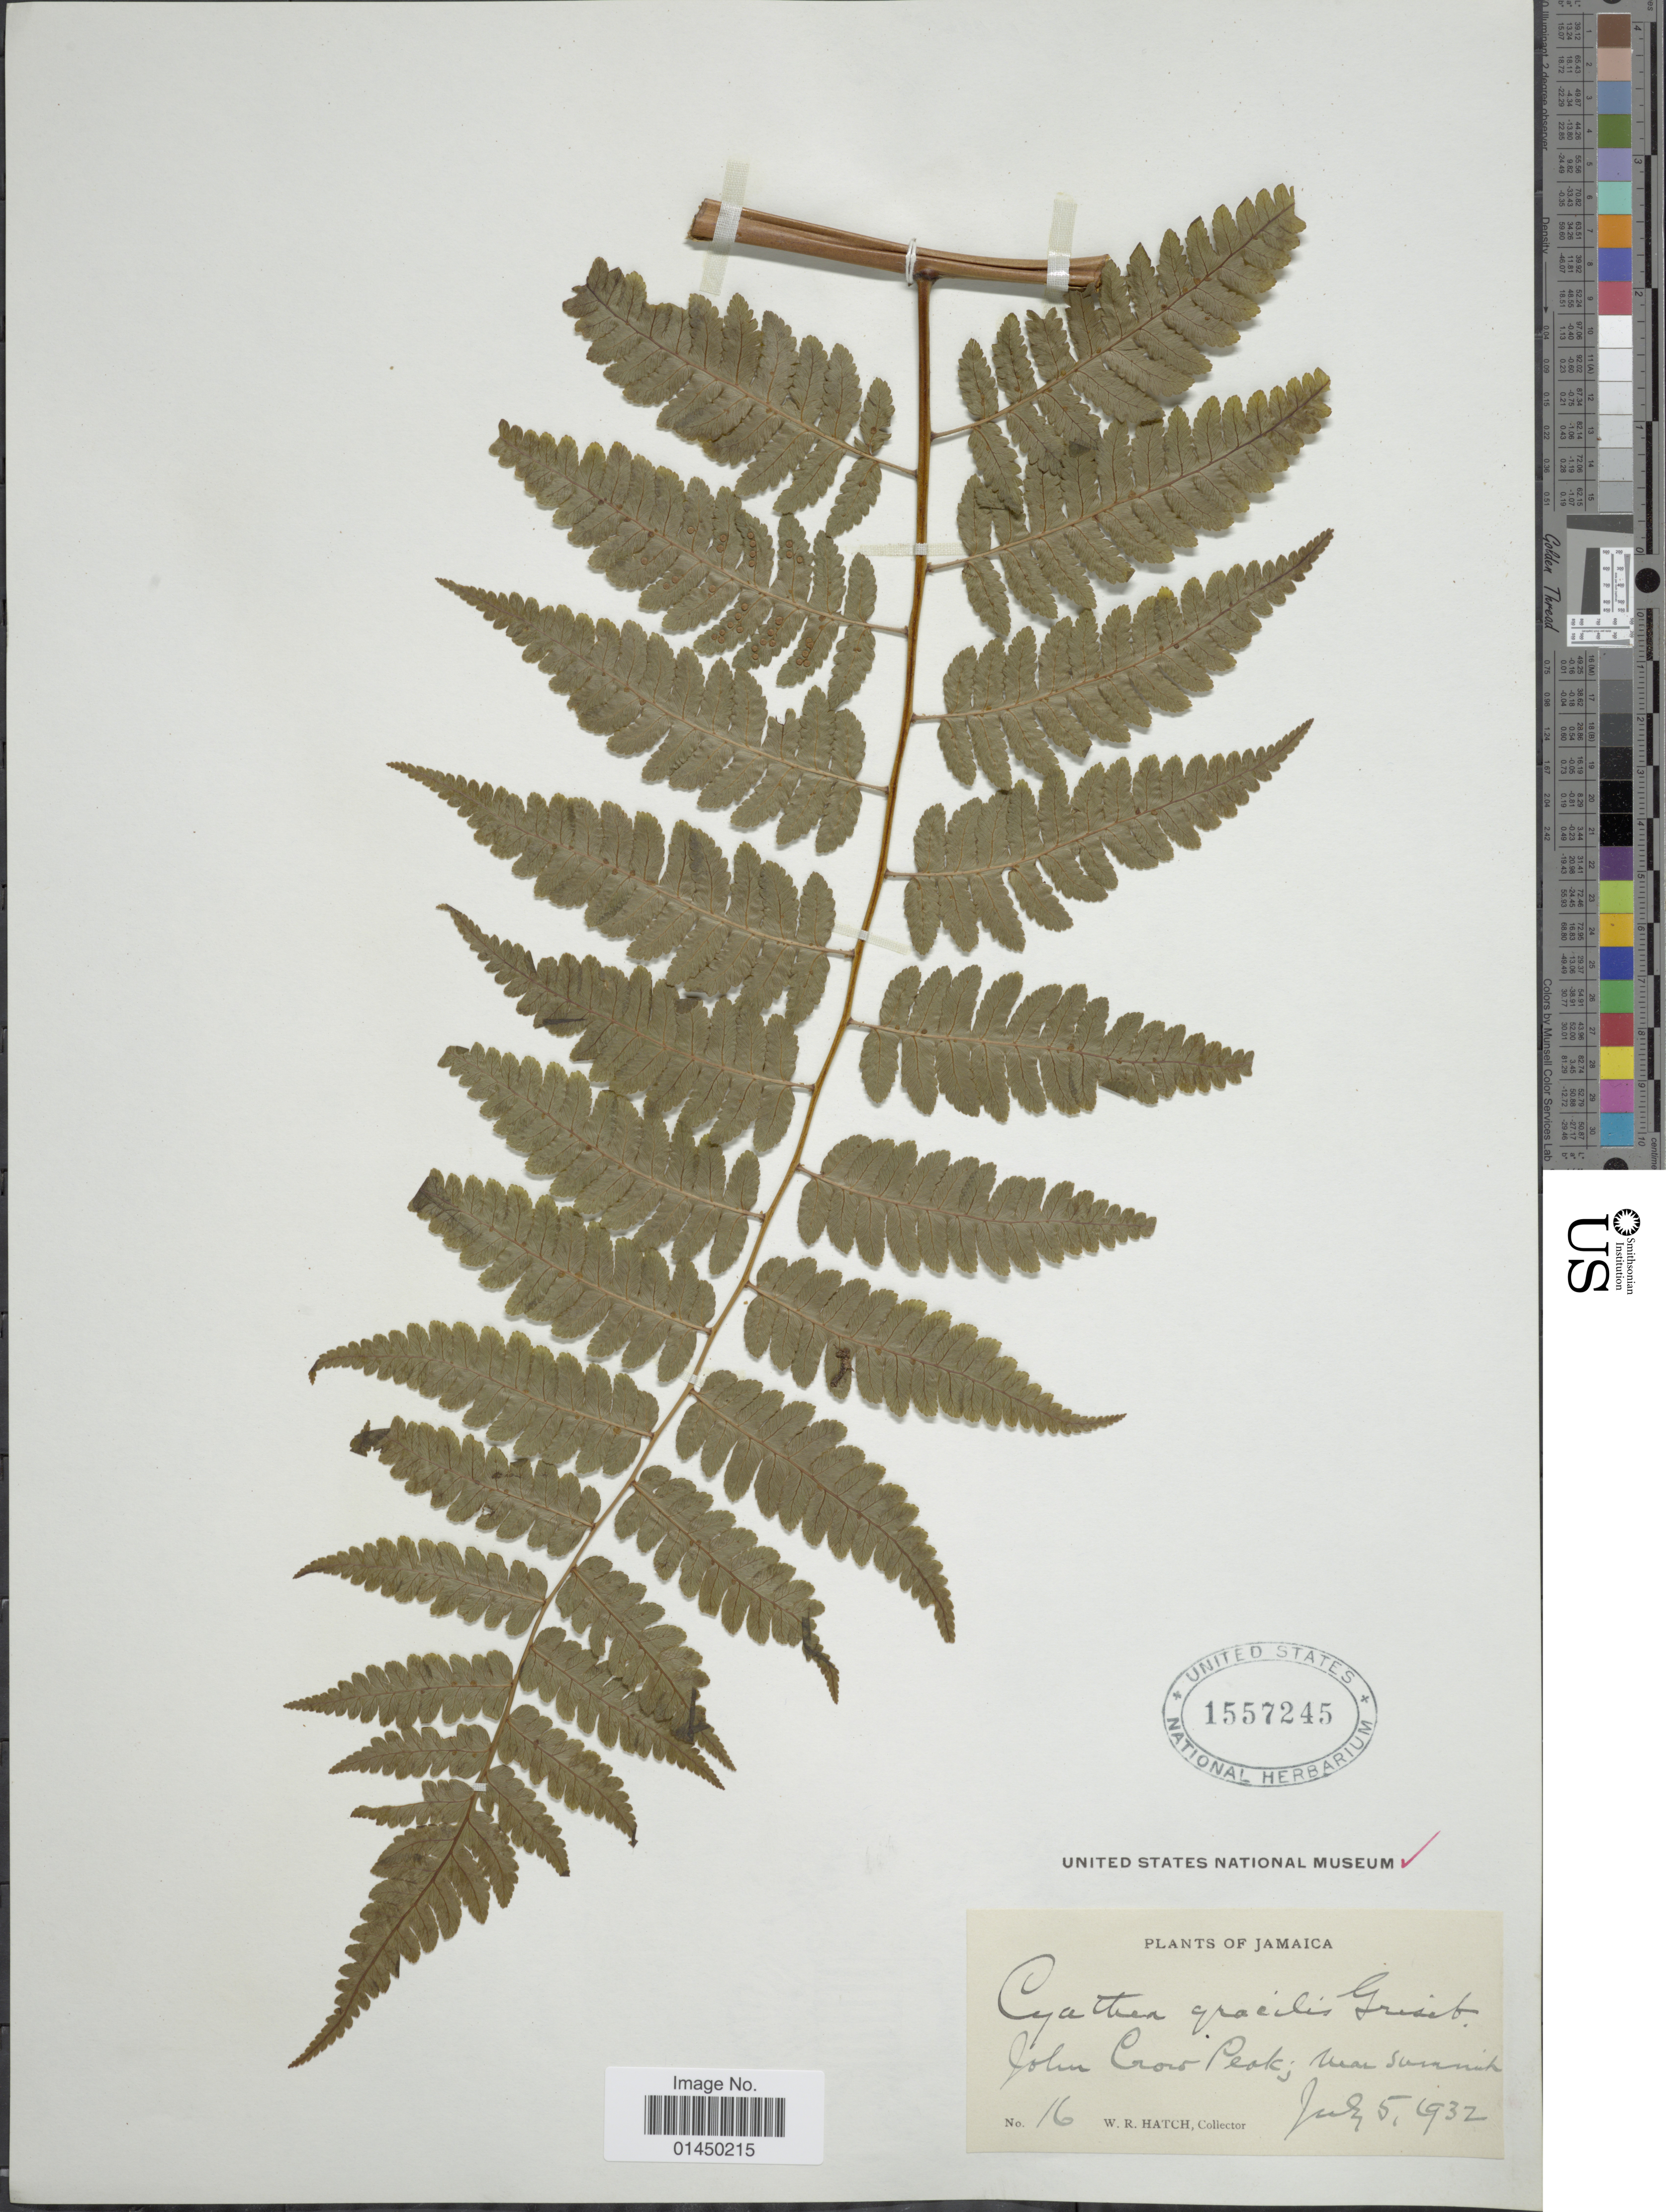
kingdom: Plantae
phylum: Tracheophyta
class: Polypodiopsida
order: Cyatheales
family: Cyatheaceae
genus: Cyathea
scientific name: Cyathea gracilis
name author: Gris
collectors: W. Hatch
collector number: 16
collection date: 1932-07-05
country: Jamaica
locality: John Crow Peak, near summit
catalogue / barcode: US 1557245